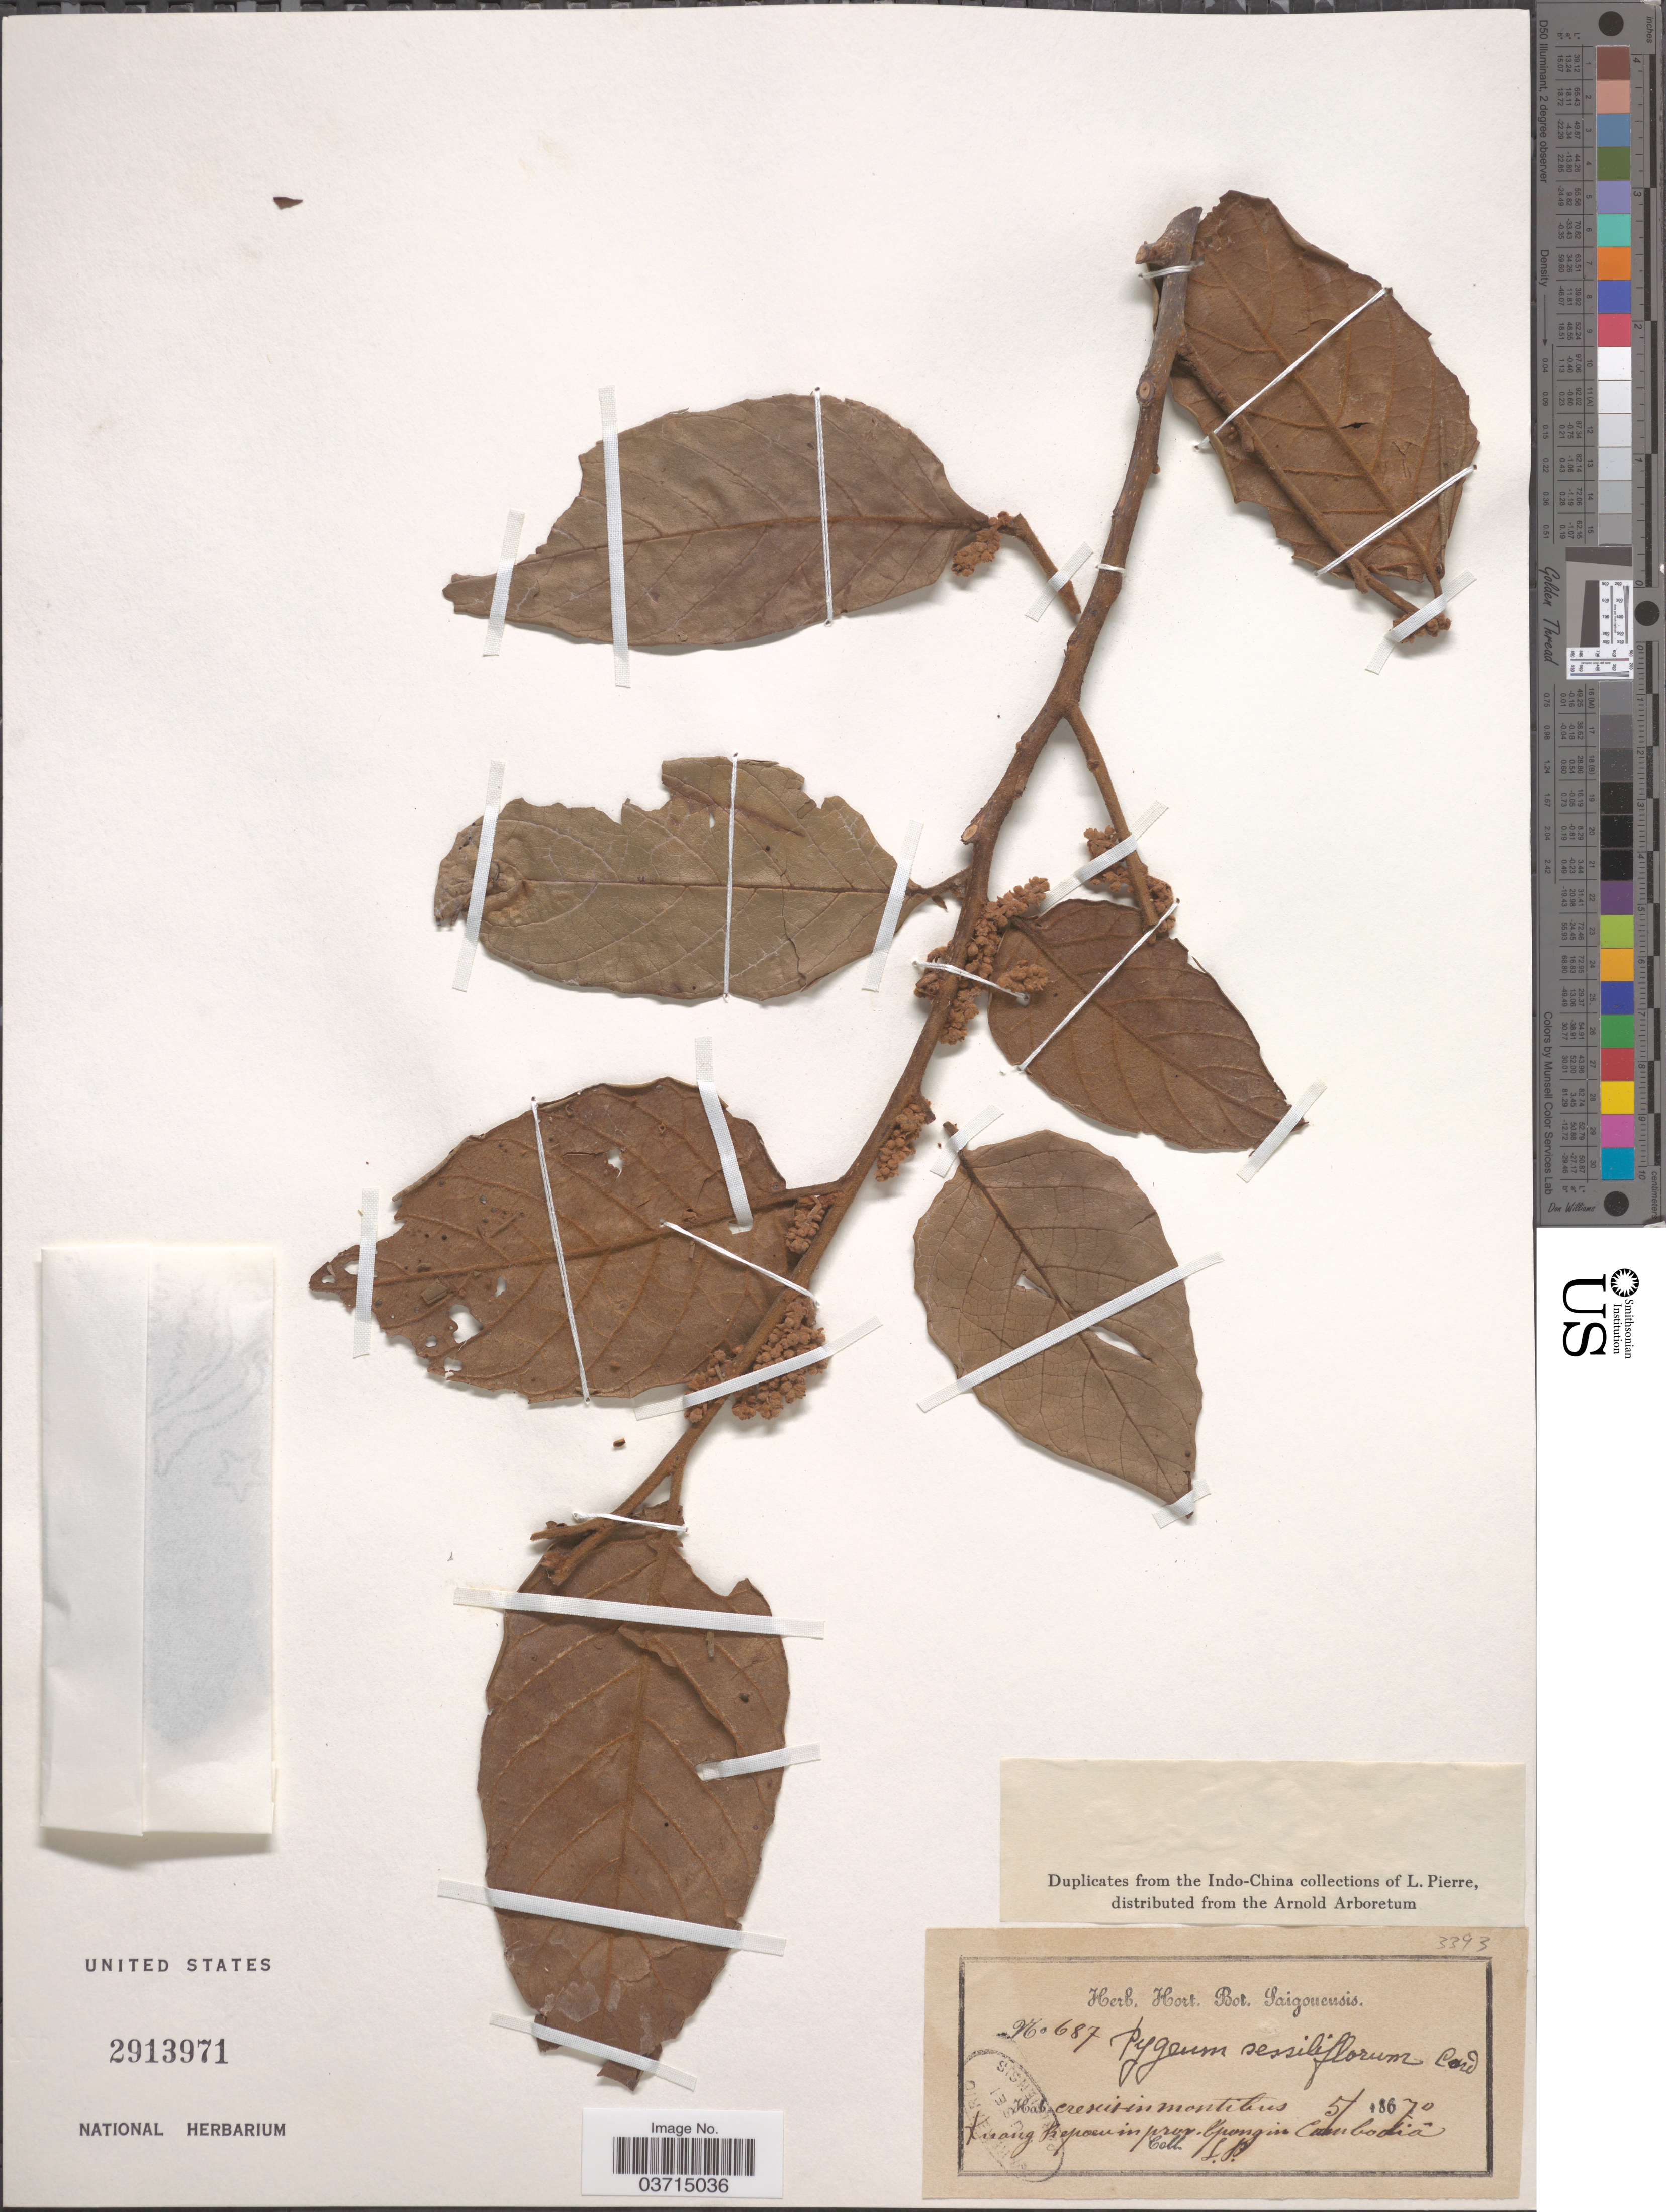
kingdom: Plantae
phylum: Tracheophyta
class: Magnoliopsida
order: Rosales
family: Rosaceae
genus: Prunus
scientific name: Prunus arborea var. montana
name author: (Hook. f.) Kalkman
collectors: L. Pierre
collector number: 687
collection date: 1870-05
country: Cambodia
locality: Kuong Repoun in prov. Tpong in Cambodia. [interpreted]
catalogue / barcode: US 2913971